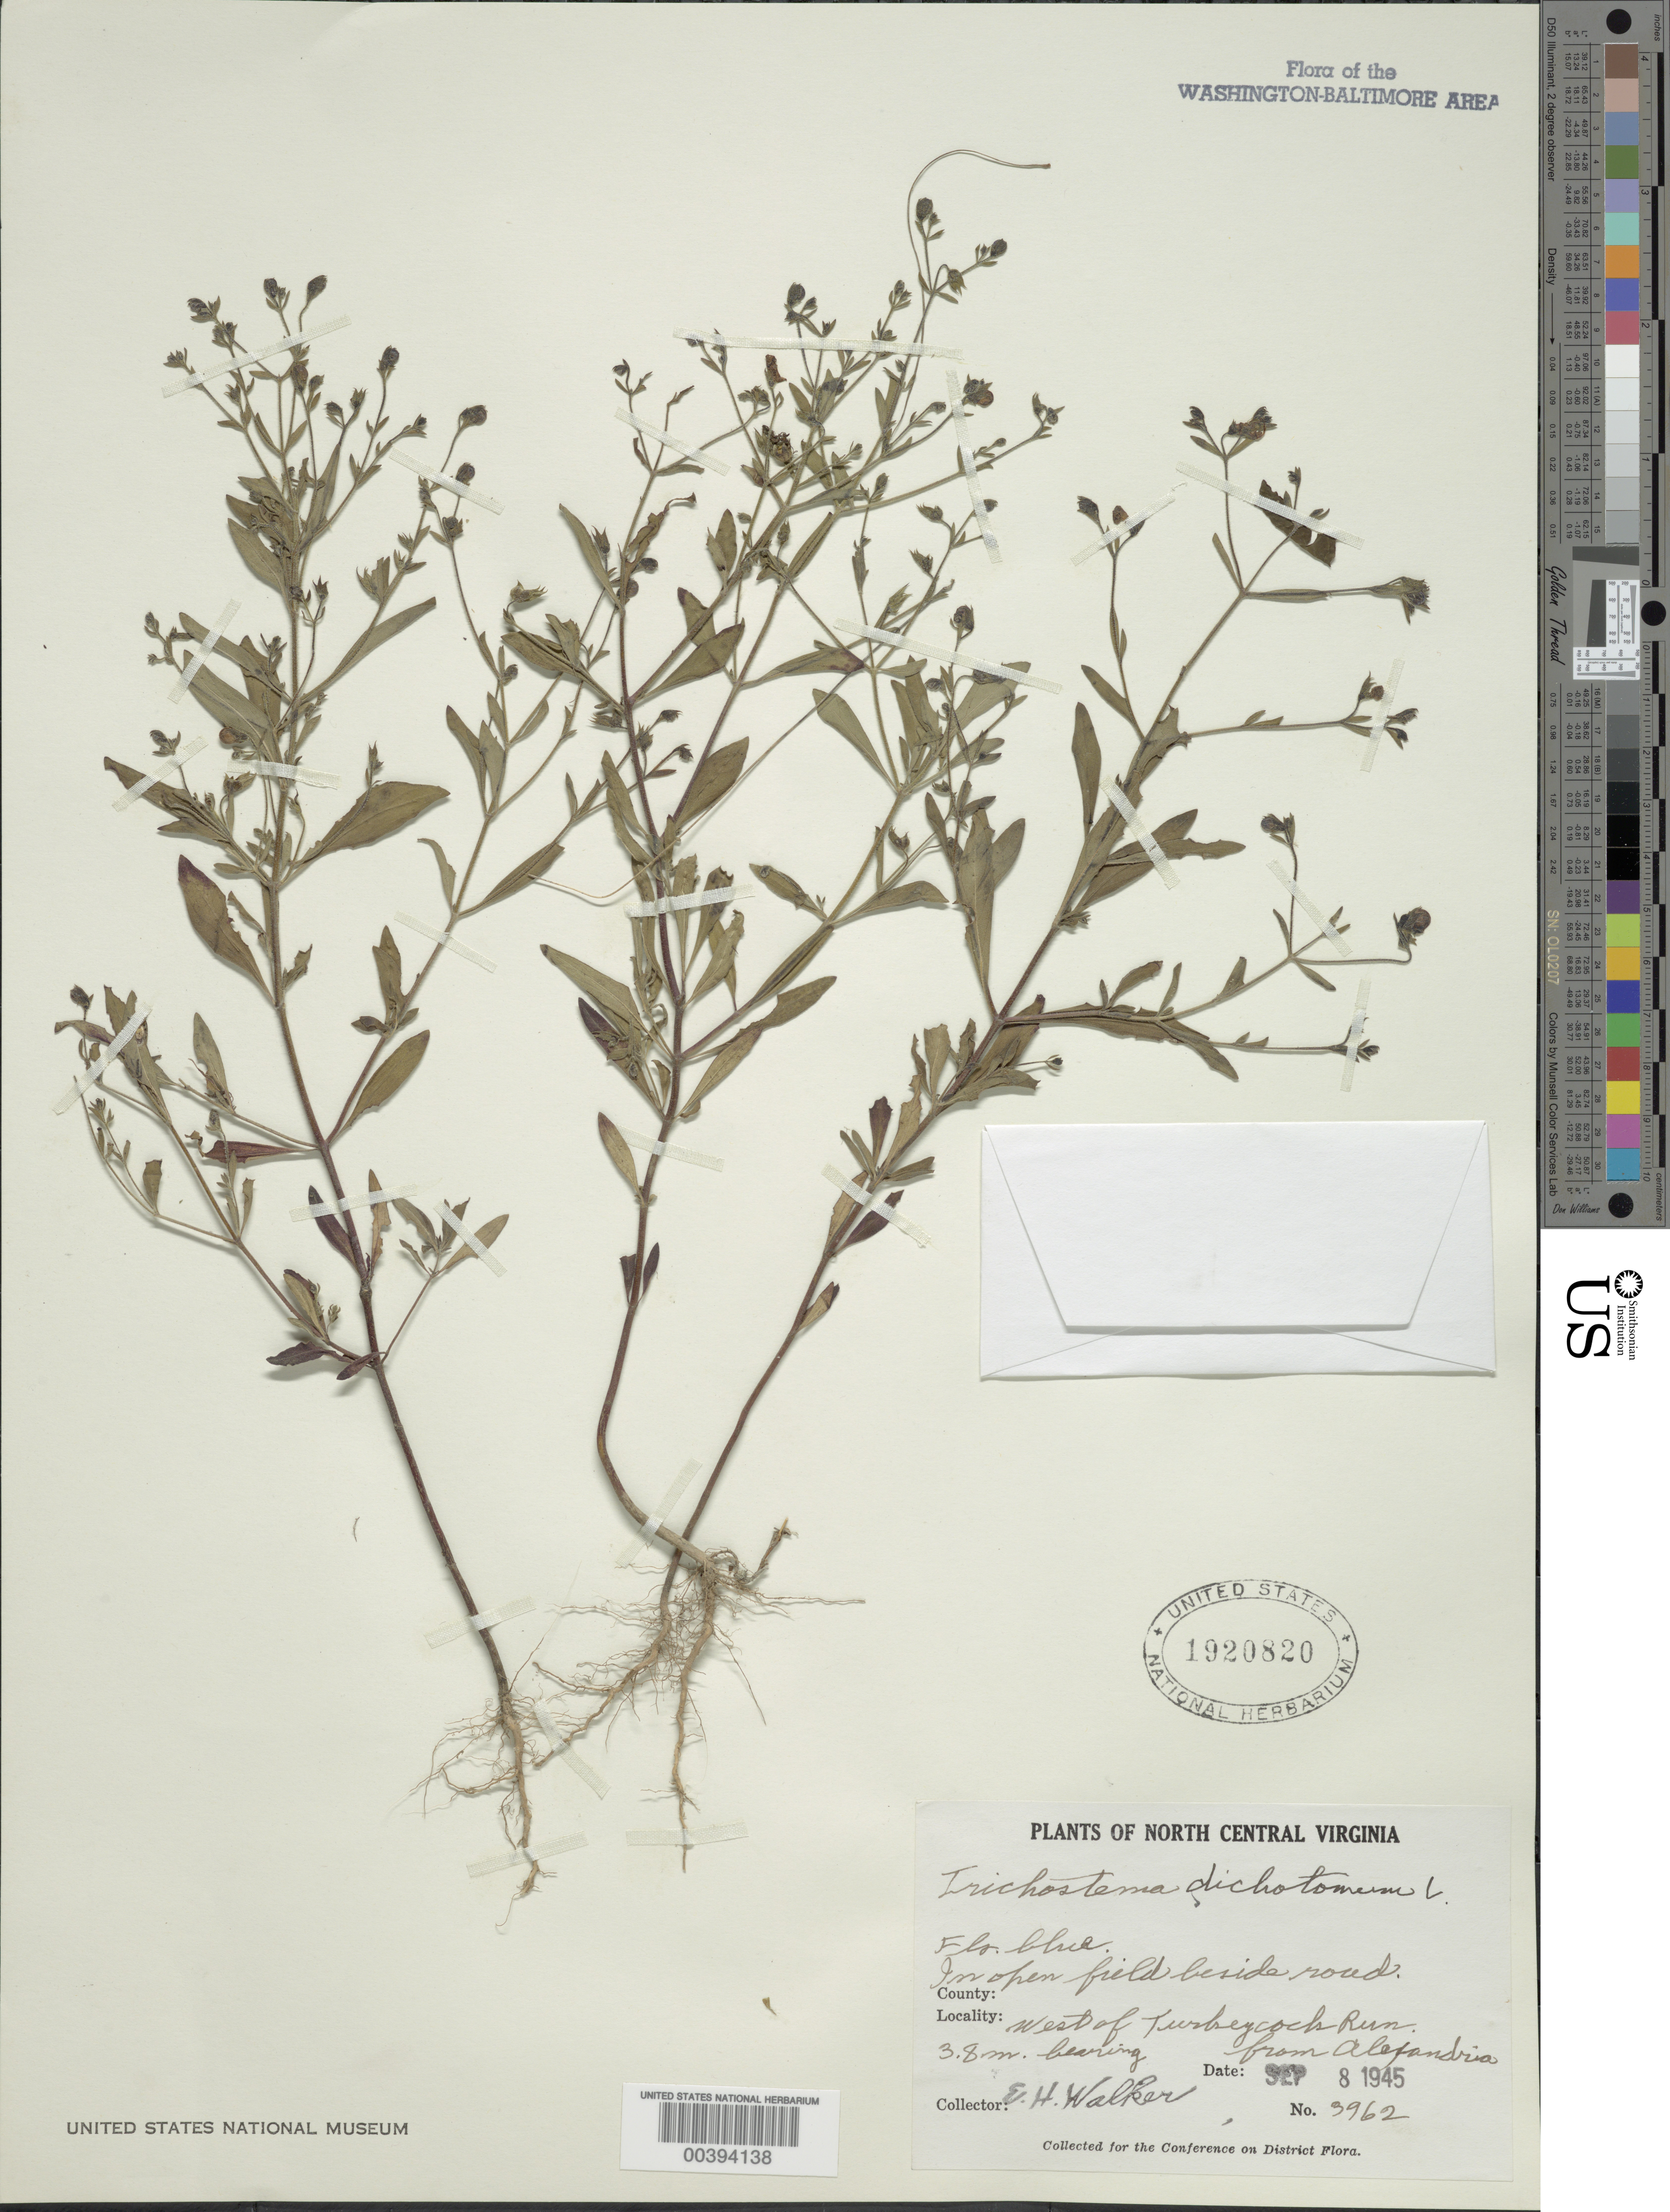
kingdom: Plantae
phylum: Tracheophyta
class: Magnoliopsida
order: Lamiales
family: Lamiaceae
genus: Trichostema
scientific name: Trichostema dichotomum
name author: L.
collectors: E. H. Walker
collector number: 3962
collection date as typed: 08 Sep 1945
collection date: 1945-09-08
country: United States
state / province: Virginia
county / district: Fairfax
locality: West of Turkeycock Run near Alexandria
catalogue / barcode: US 1920820